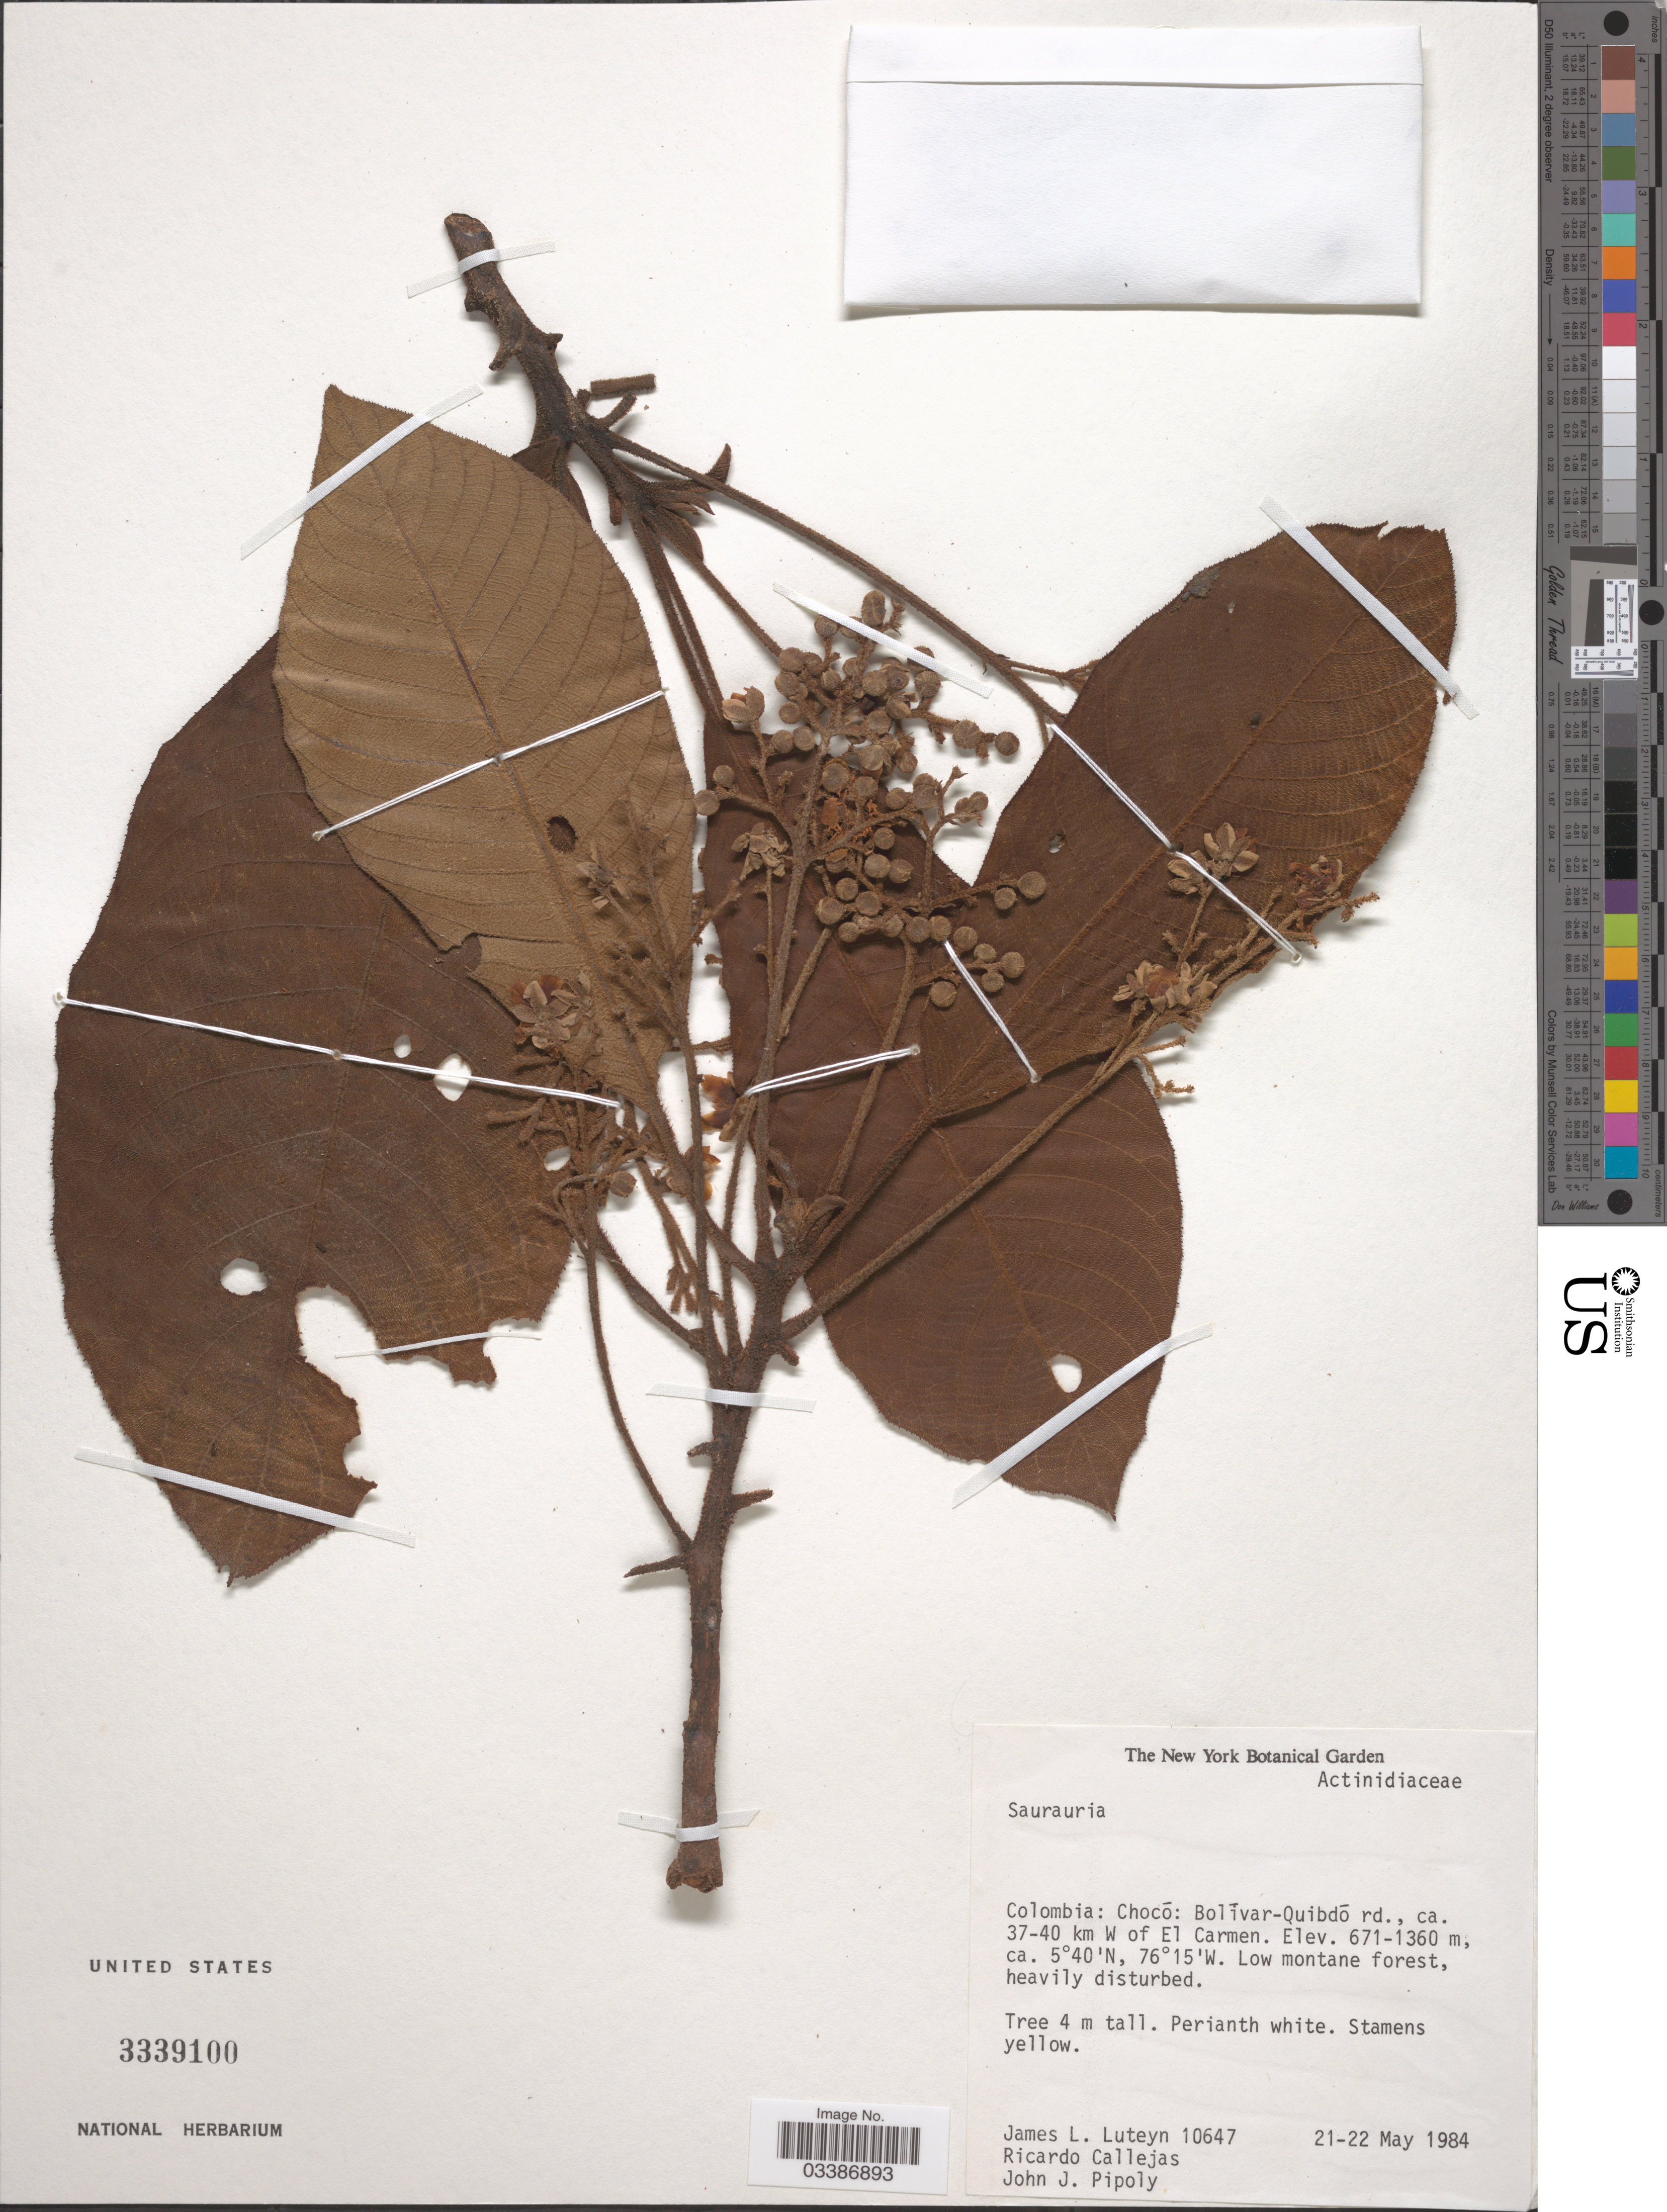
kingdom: Plantae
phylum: Tracheophyta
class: Magnoliopsida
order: Ericales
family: Actinidiaceae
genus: Saurauia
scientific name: Saurauia sp.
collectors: J. Luteyn, R. Callejas & J. J. Pipoly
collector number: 10647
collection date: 1984-05-21/1984-05-22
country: Colombia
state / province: Chocó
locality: Bolívar-Quibdó rd., ca. 37-40 km W of El Carmen.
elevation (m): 671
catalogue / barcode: US 3339100